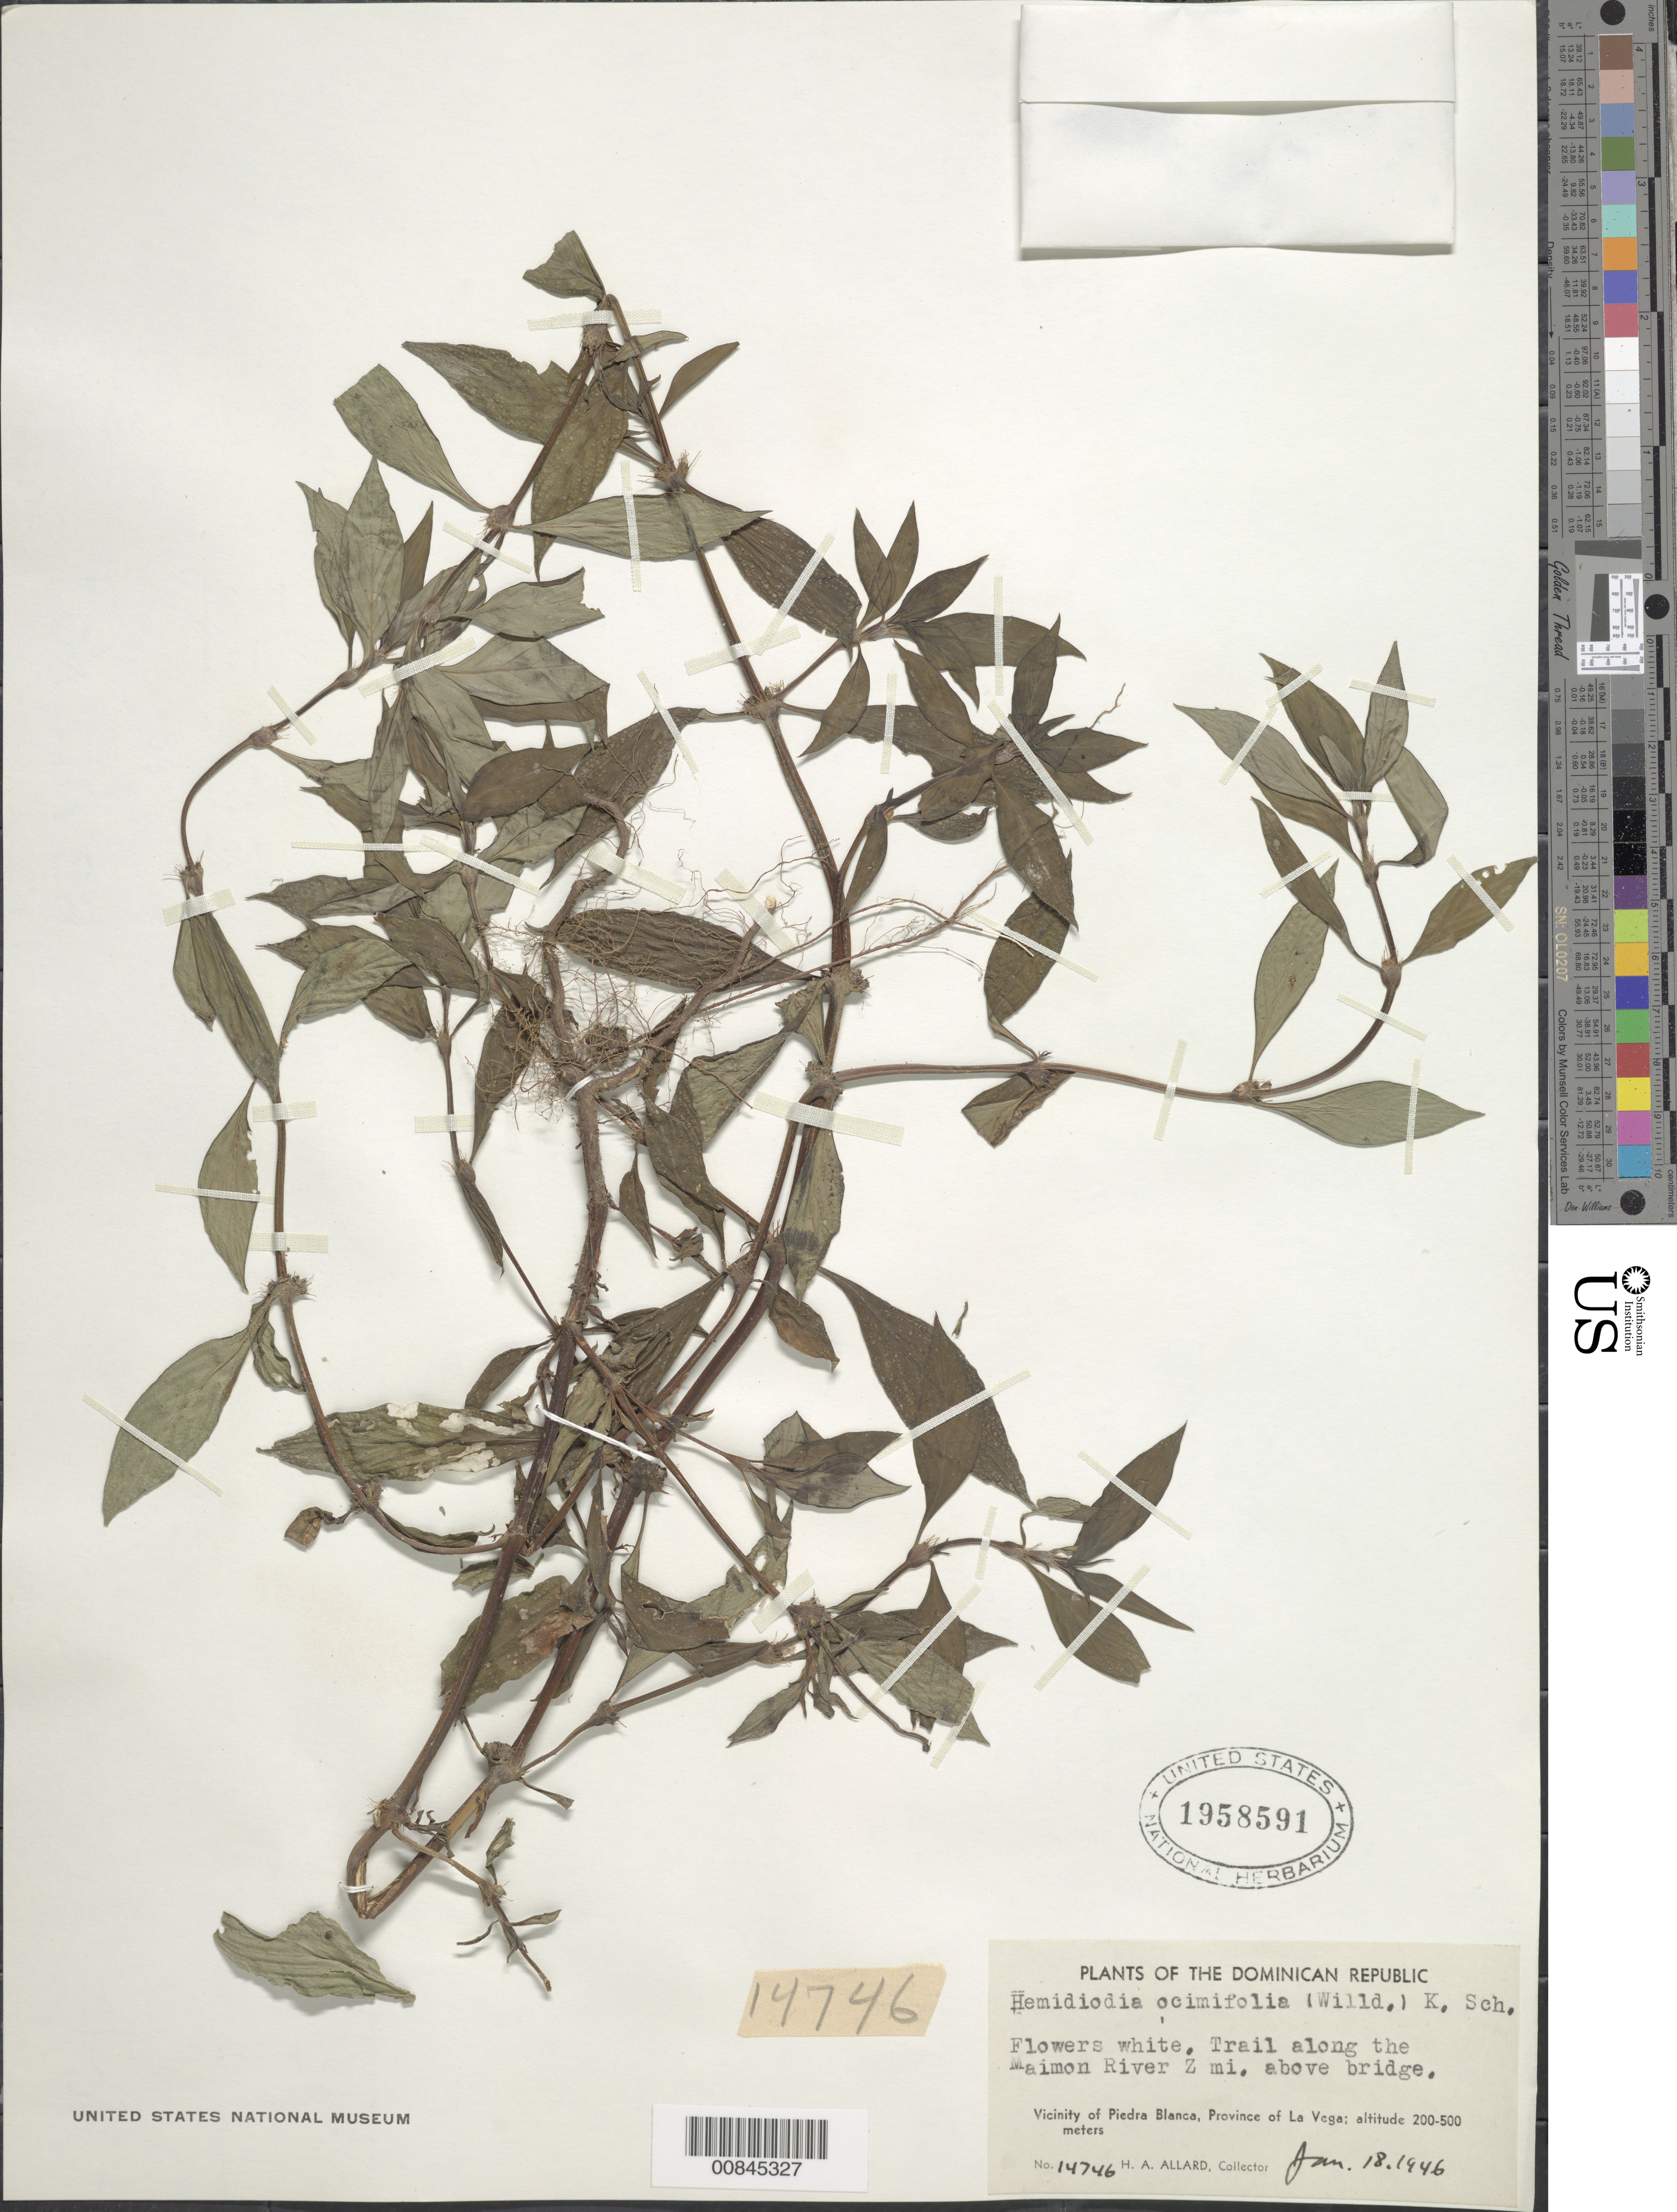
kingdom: Plantae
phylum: Tracheophyta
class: Magnoliopsida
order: Gentianales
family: Rubiaceae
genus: Spermacoce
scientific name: Spermacoce ocymifolia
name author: Willd. ex Roem. & Schult.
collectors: H. A. Allard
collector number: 1958591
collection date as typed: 18 Jan 1946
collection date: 1946-01-18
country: Dominican Republic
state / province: La Vega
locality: Trail along the Maimon River, 2 mi. above bridge. Vicinity of Piedra Blanca.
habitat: Trail along river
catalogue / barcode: US 1958591